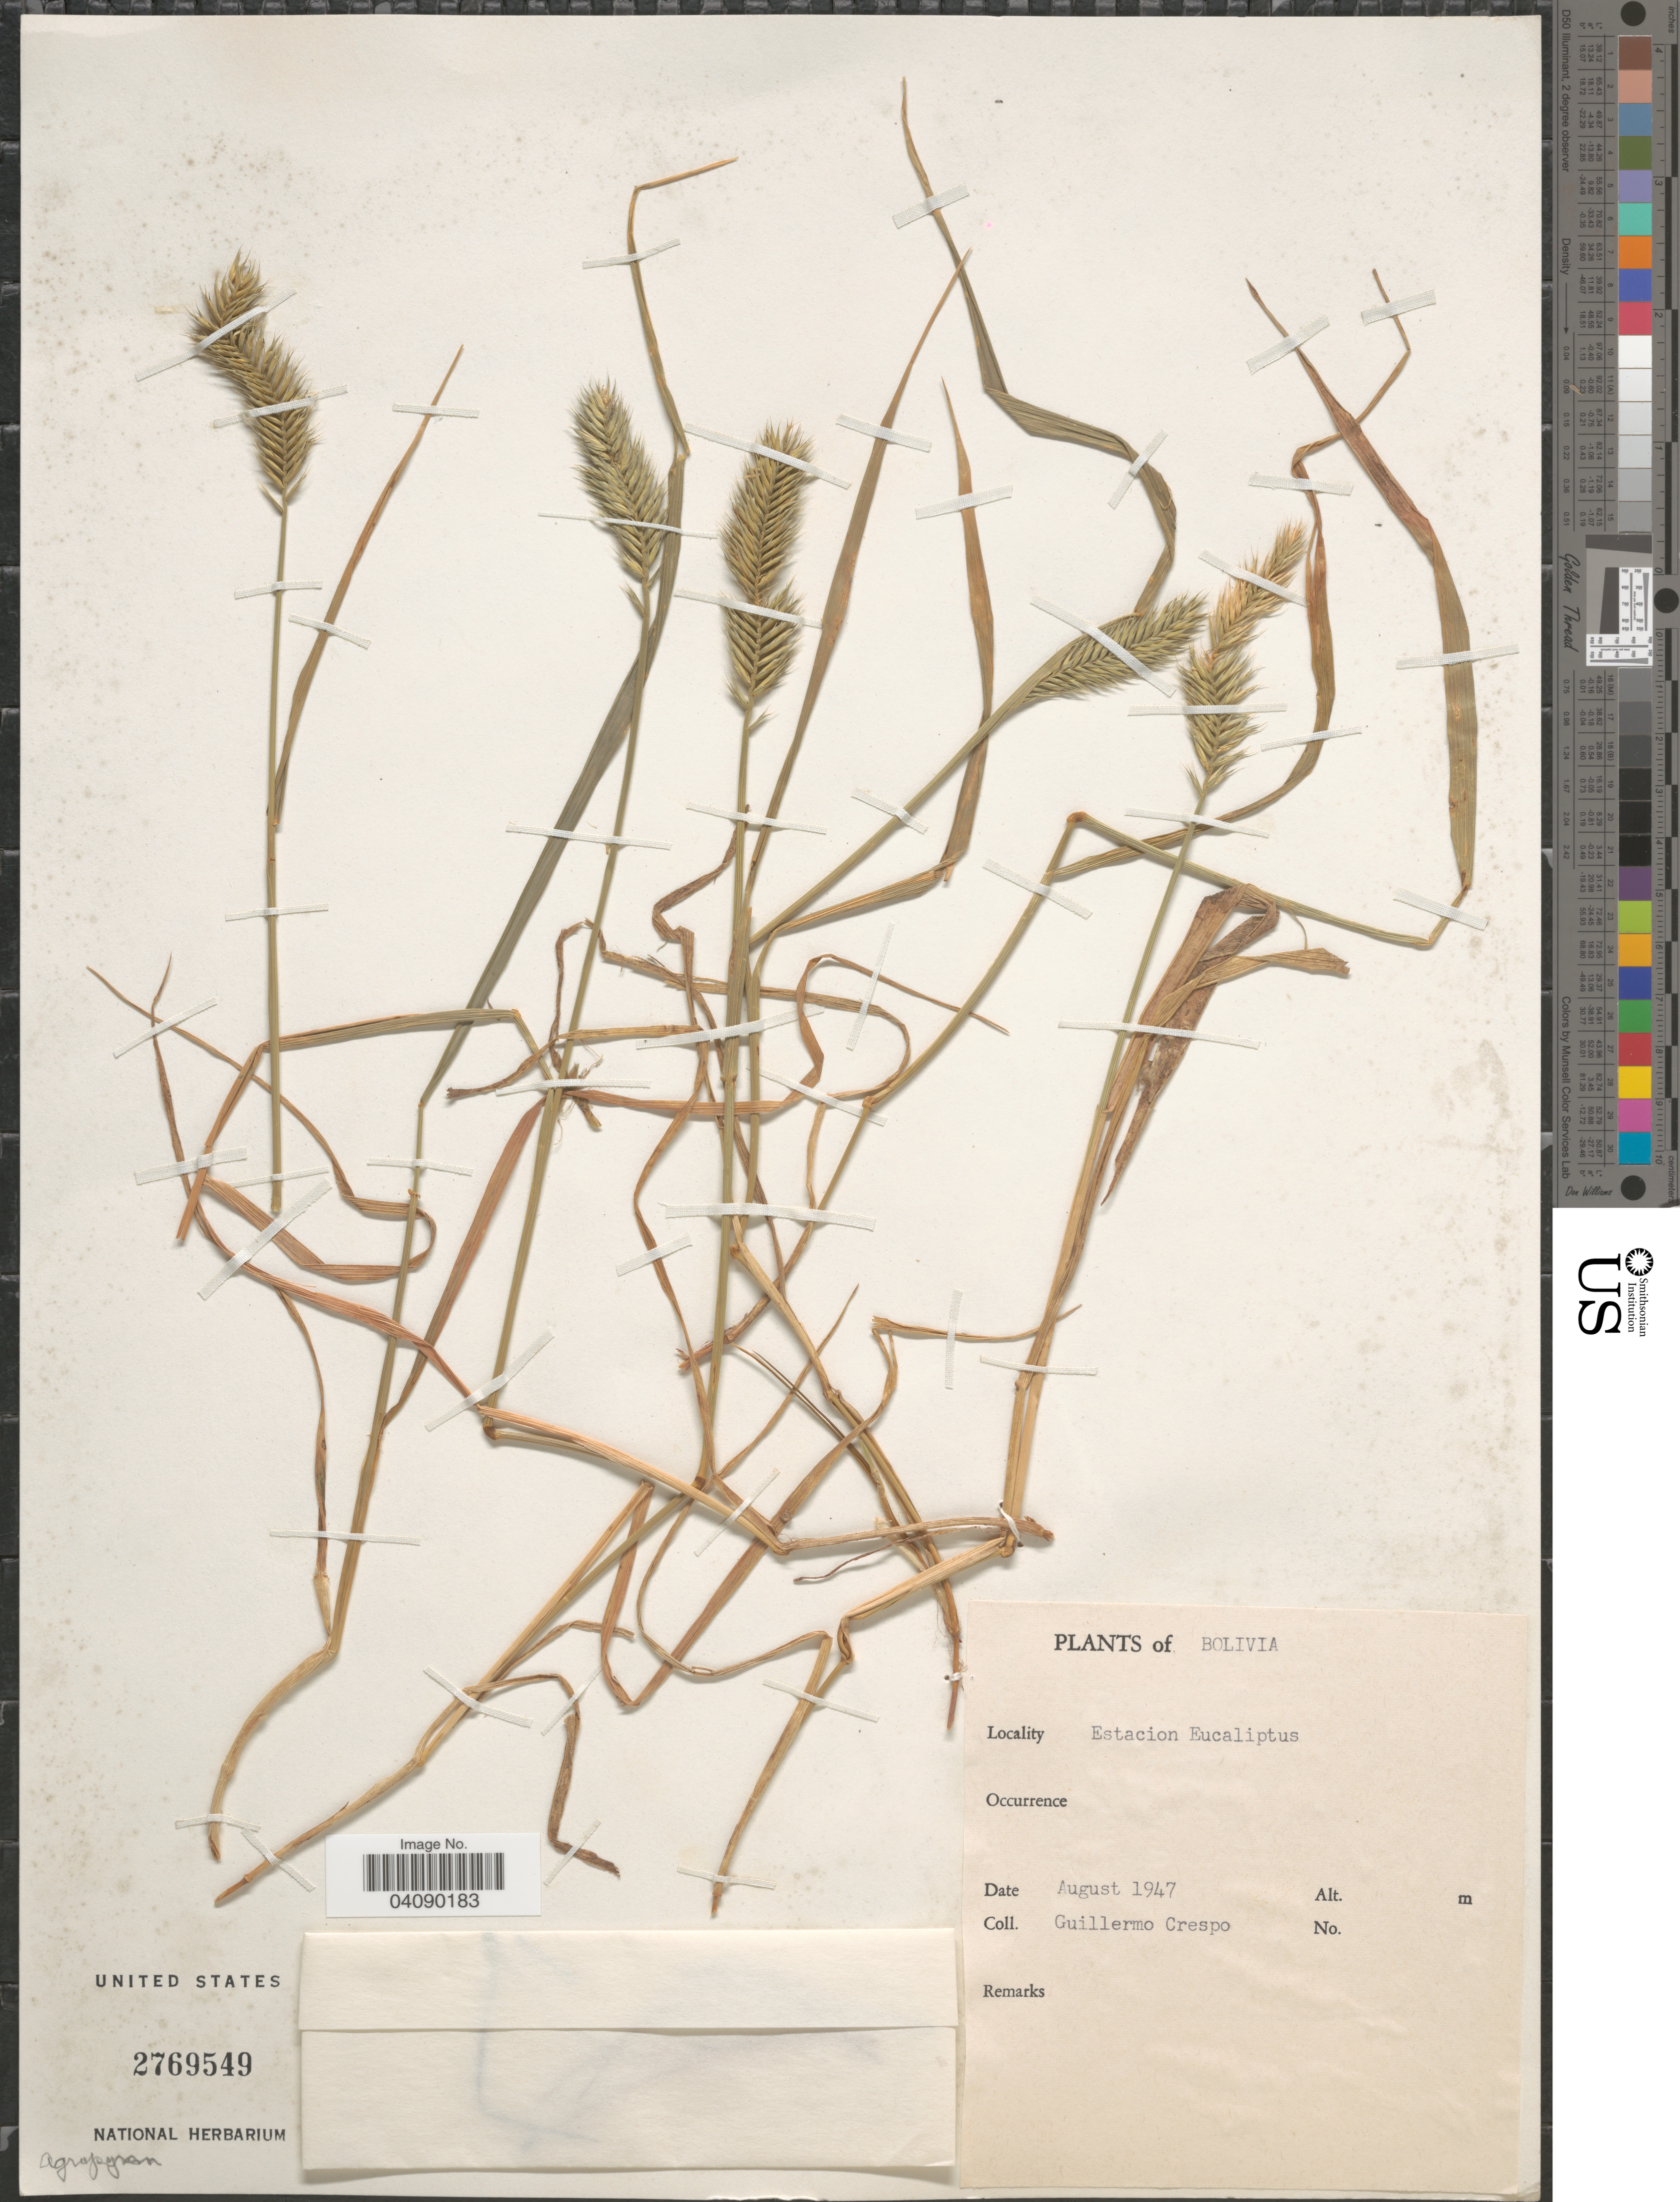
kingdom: Plantae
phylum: Tracheophyta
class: Liliopsida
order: Poales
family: Poaceae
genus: Agropyron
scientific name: Agropyron sp.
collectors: G. Crespo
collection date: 1947-08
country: Bolivia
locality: Estacion Eucaliptus.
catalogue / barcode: US 2769549